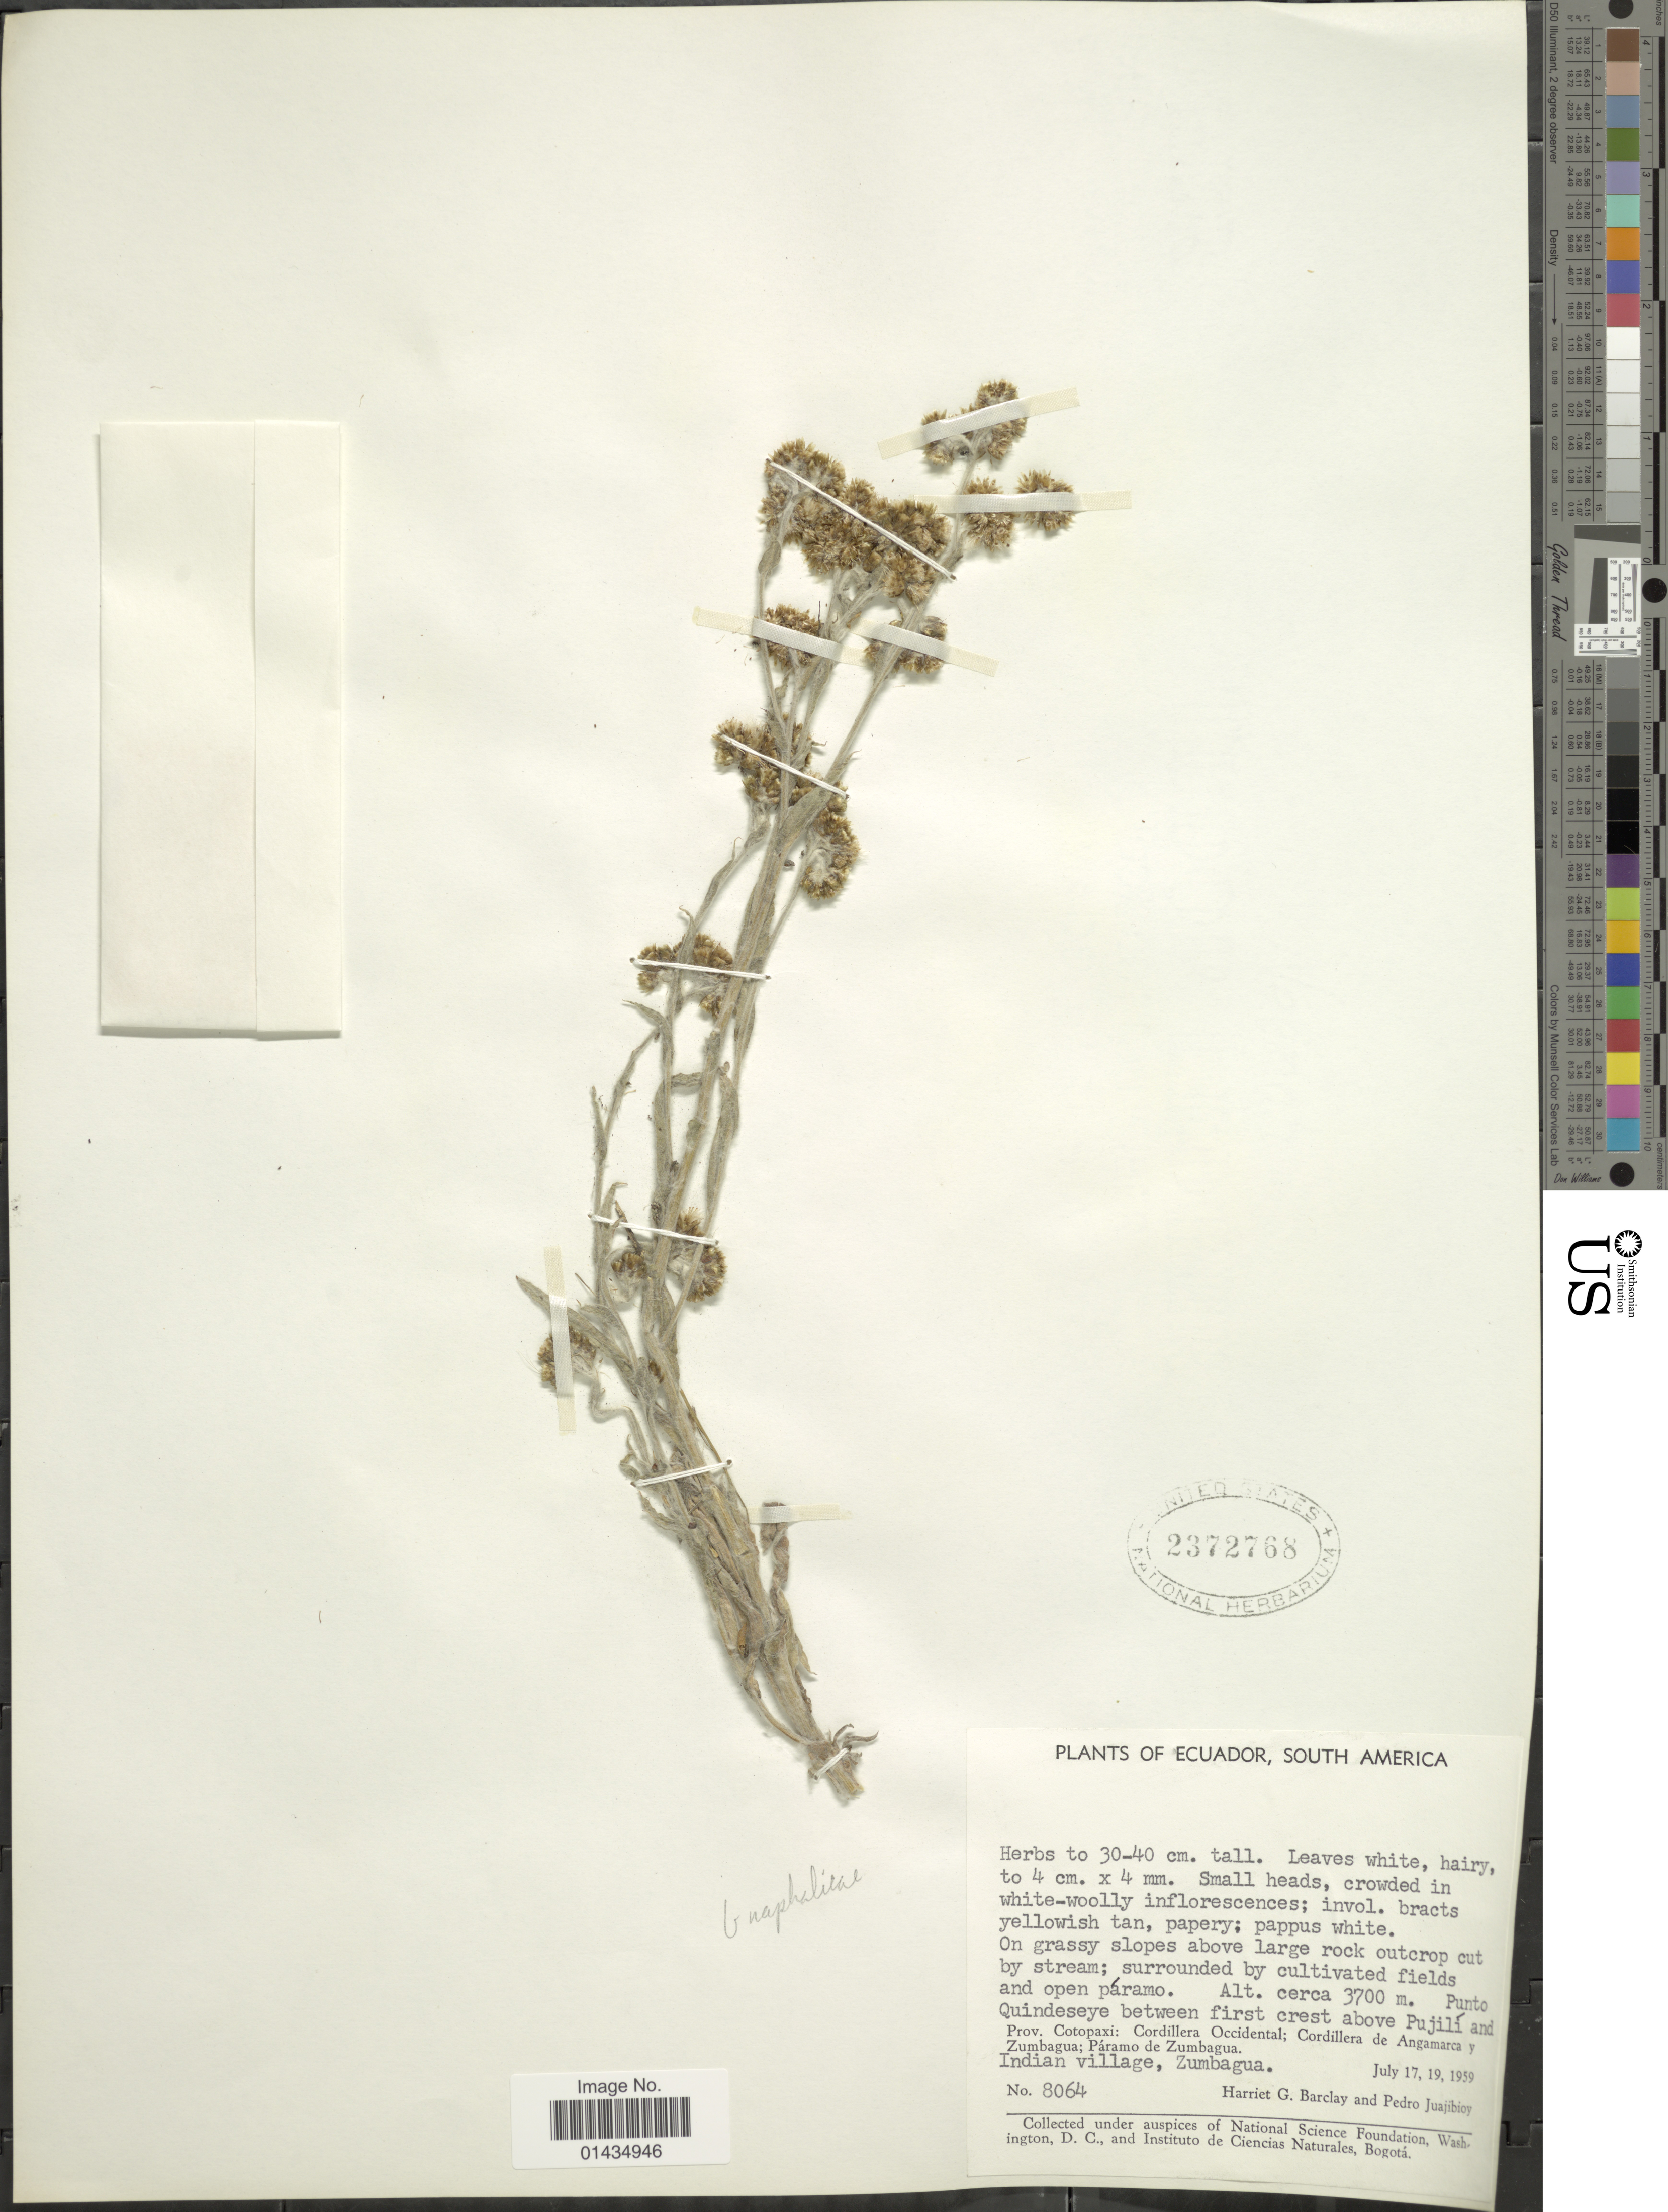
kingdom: Plantae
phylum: Tracheophyta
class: Magnoliopsida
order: Asterales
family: Asteraceae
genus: Pseudognaphalium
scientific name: Pseudognaphalium sp.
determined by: Dillon, M. O.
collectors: H. G. Barclay & P. Juajibioy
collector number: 8064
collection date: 1959-07-17/1959-07-19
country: Ecuador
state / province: Cotopaxi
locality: South America, on grassy slopes above large rock outcrop cut by stream, surrounded by cultivated fields and open páramo, Quindeseye between first crest above Pujilí and Indian vollagem Zumbagua, Cordillera Occidental; Cordillera de Angamarca y Zumbagua; Páramo de Zumbagua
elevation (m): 3700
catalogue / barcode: US 2372768